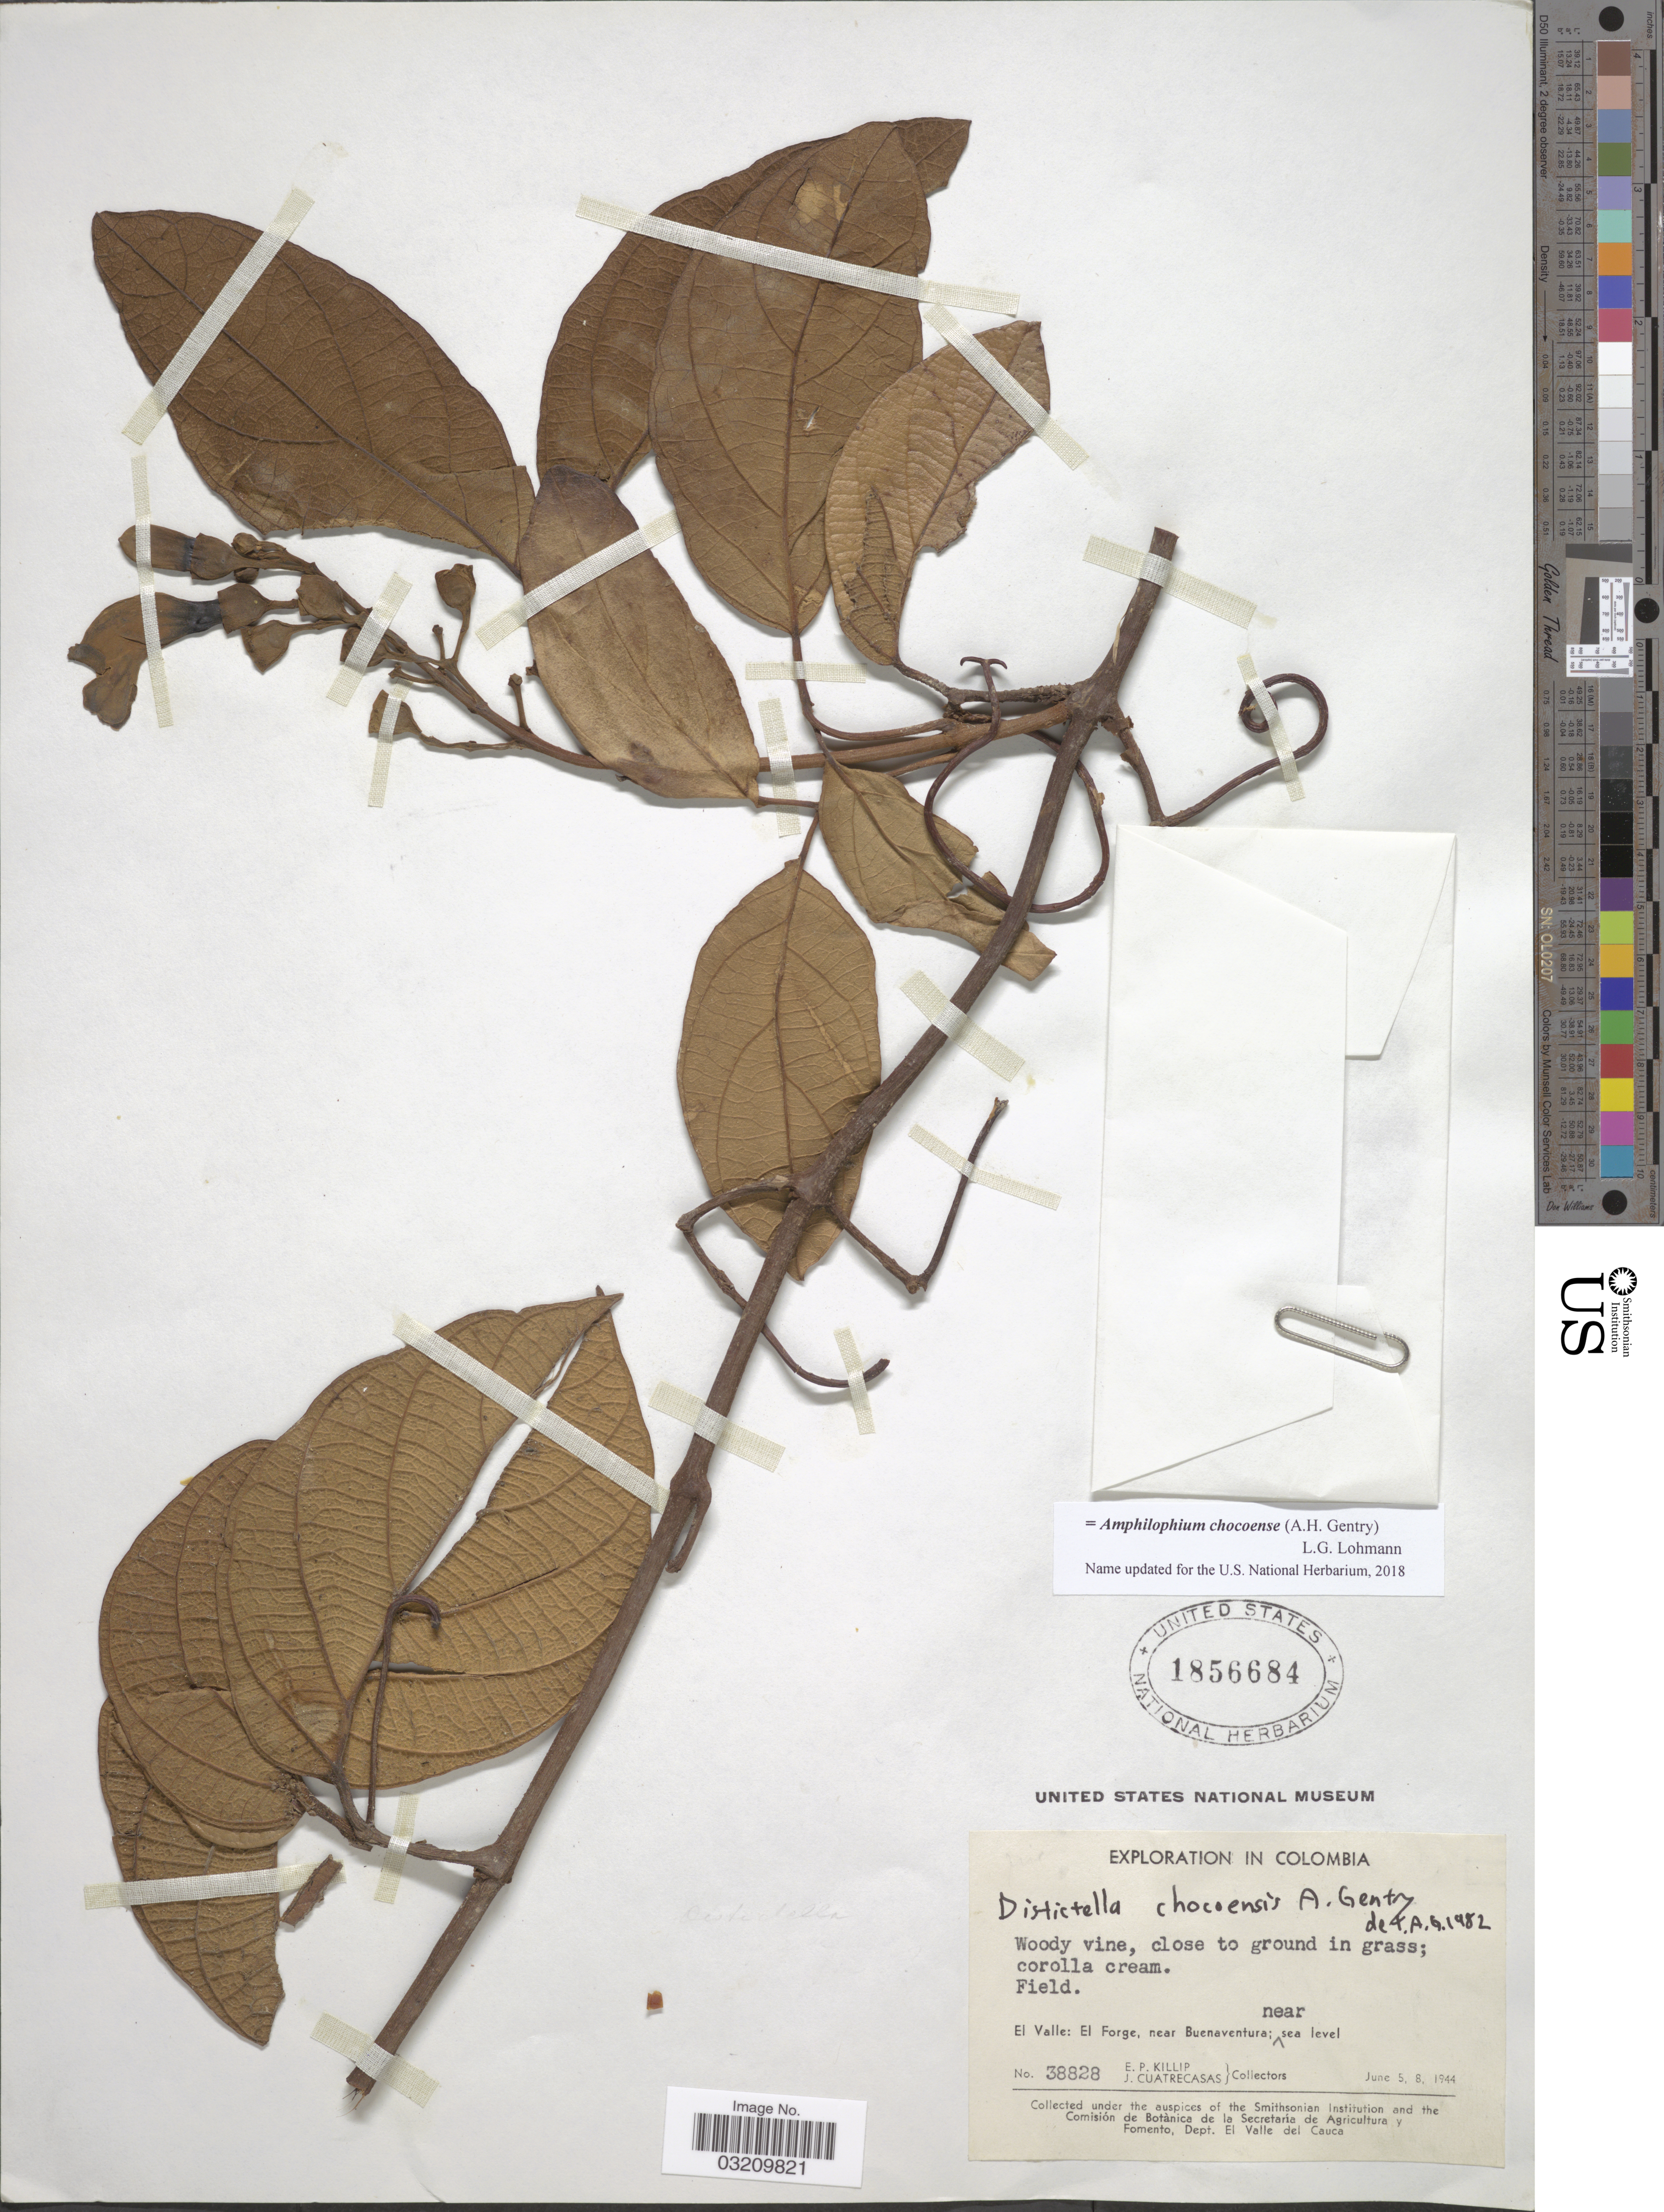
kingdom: Plantae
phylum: Tracheophyta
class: Magnoliopsida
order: Lamiales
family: Bignoniaceae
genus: Amphilophium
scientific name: Amphilophium chocoense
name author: (A.H. Gentry) L.G. Lohmann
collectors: E. P. Killip & J. Cuatrecasas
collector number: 38828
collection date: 1944-06-05/1944-06-08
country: Colombia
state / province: Valle del Cauca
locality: El Valle: El Forge, near Buenaventura.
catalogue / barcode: US 1856684